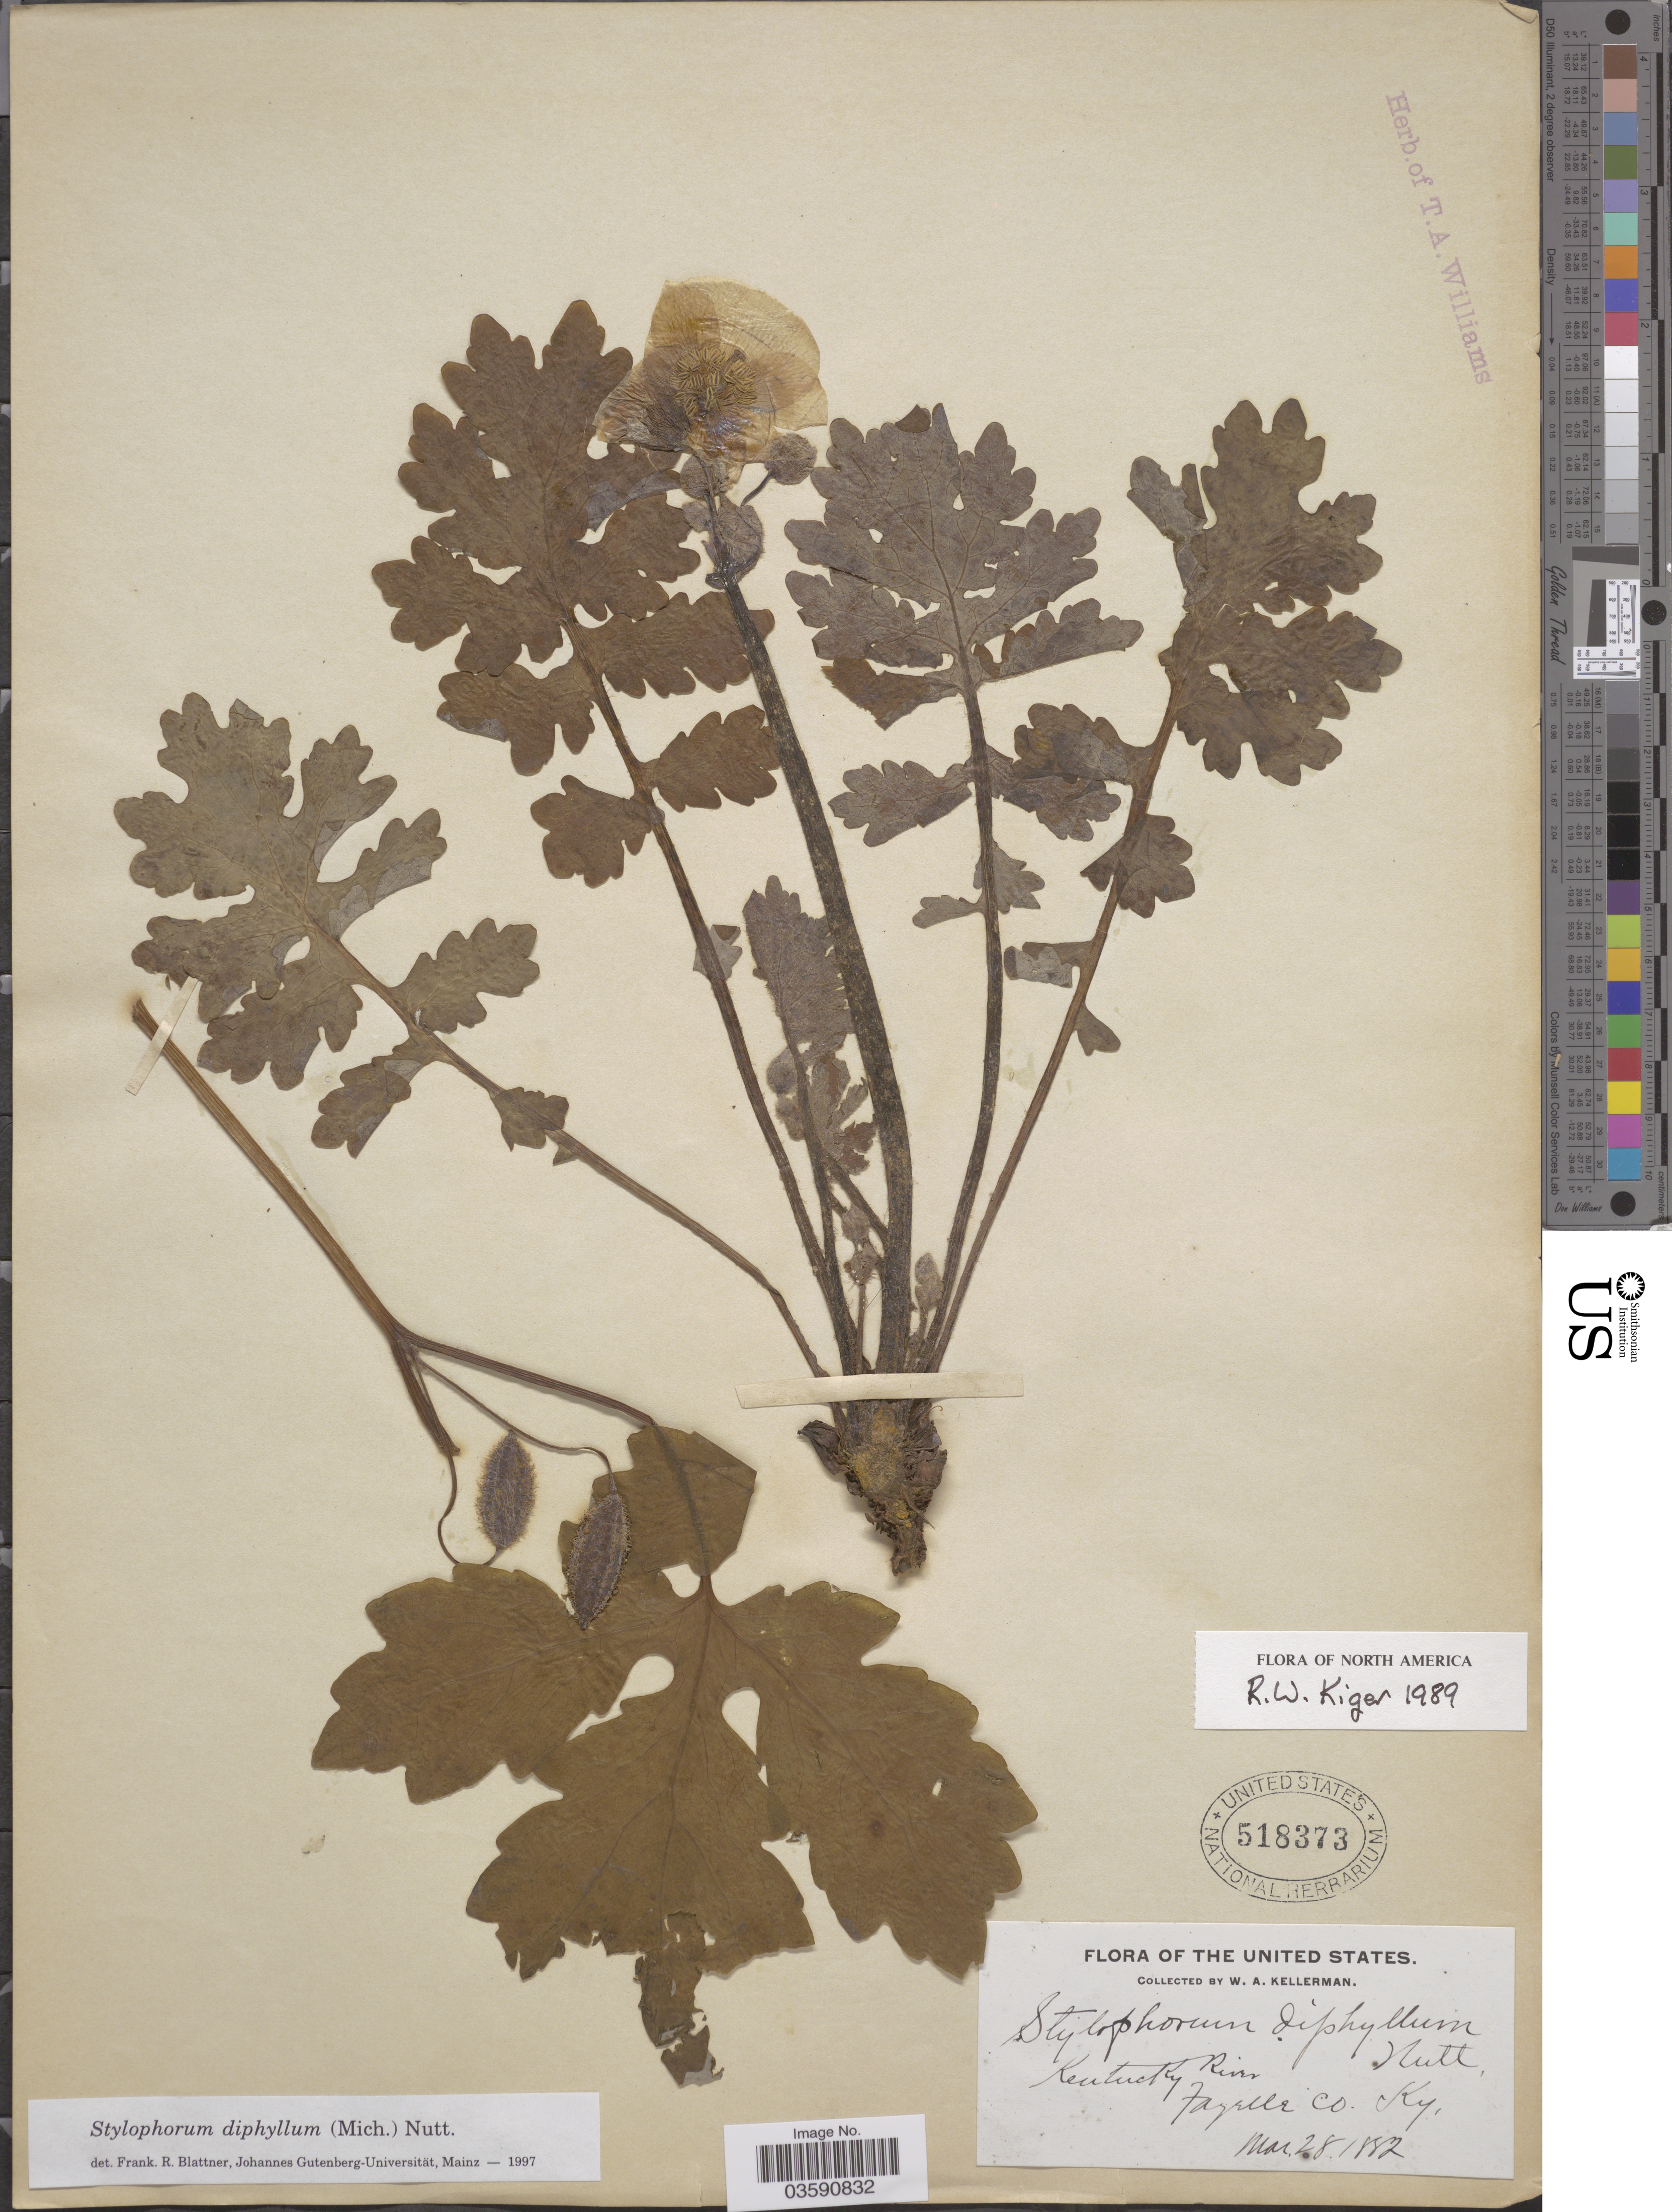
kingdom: Plantae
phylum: Tracheophyta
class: Magnoliopsida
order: Ranunculales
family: Papaveraceae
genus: Stylophorum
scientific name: Stylophorum diphyllum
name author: (Michx.) Nutt.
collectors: W. Kellerman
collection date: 1882-03-28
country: United States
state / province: Kentucky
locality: Kentucky River. Fayette Co.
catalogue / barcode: US 518373